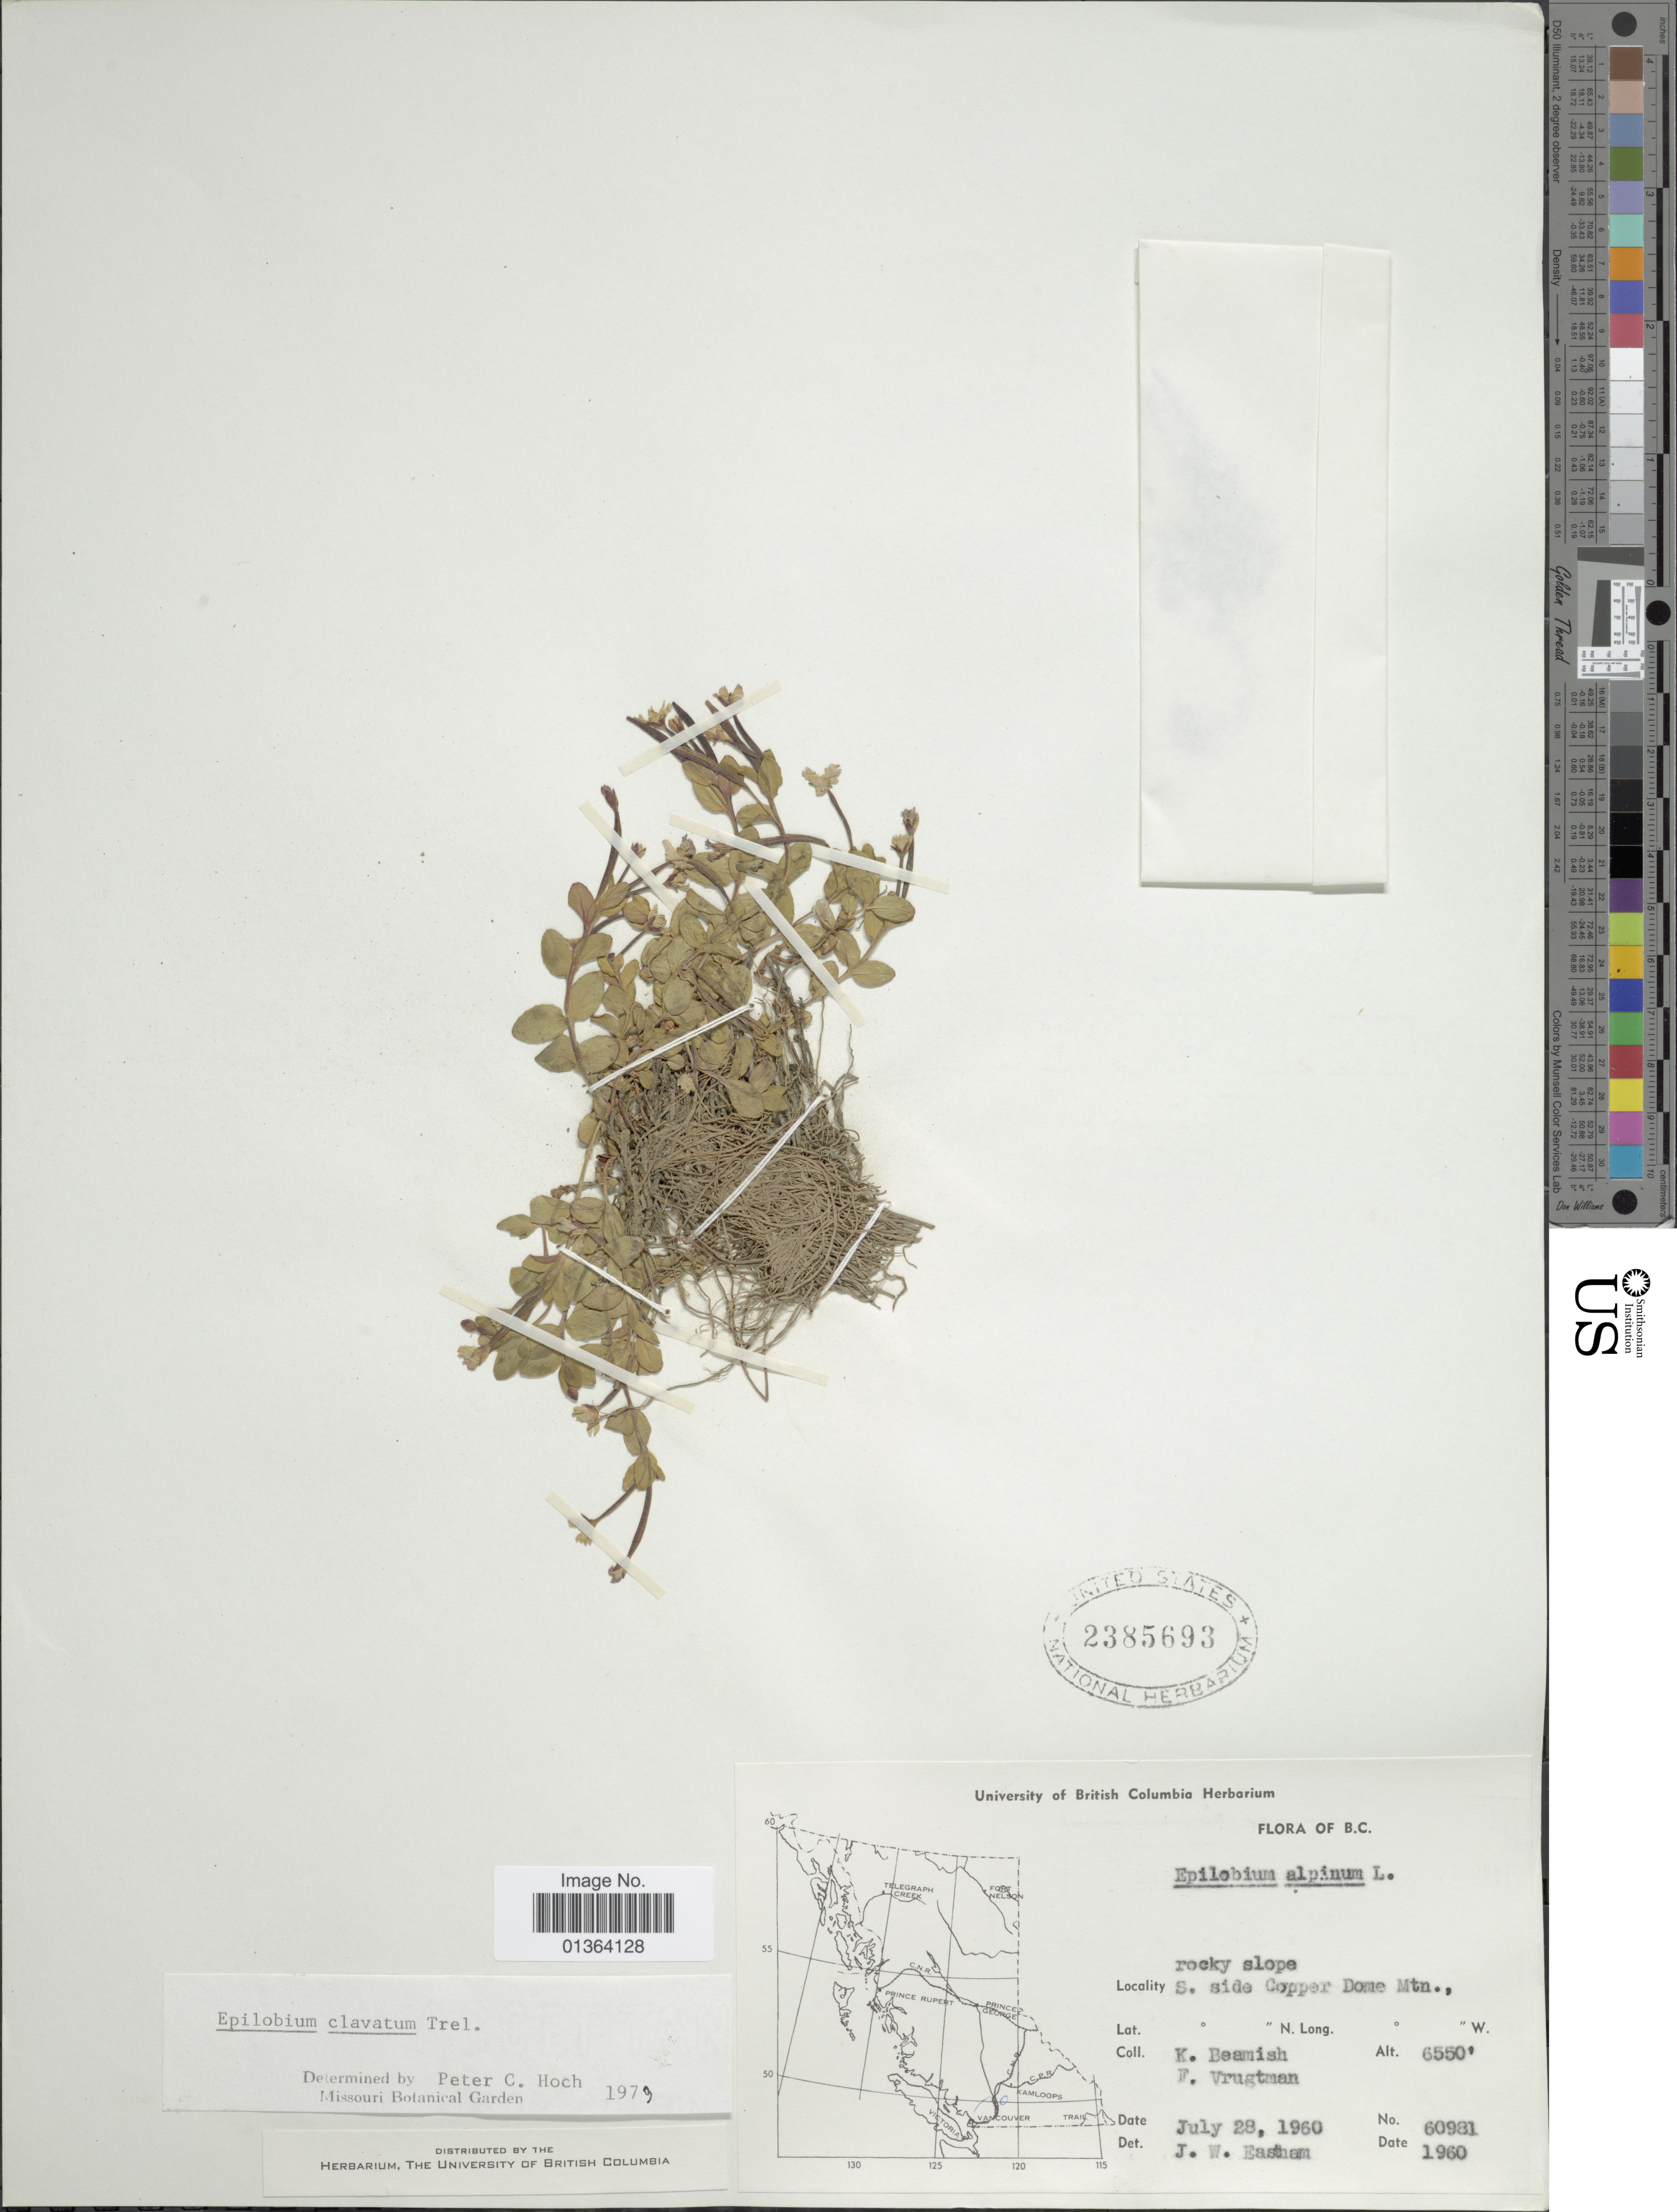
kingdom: Plantae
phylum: Tracheophyta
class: Magnoliopsida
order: Myrtales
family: Onagraceae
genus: Epilobium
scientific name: Epilobium clavatum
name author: Hausskn.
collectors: K. Beamish & F. Vrugtman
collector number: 60981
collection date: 1960-07-28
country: Canada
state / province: British Columbia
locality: S. side Copper Dome Mtn.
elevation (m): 1996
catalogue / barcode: US 2385693